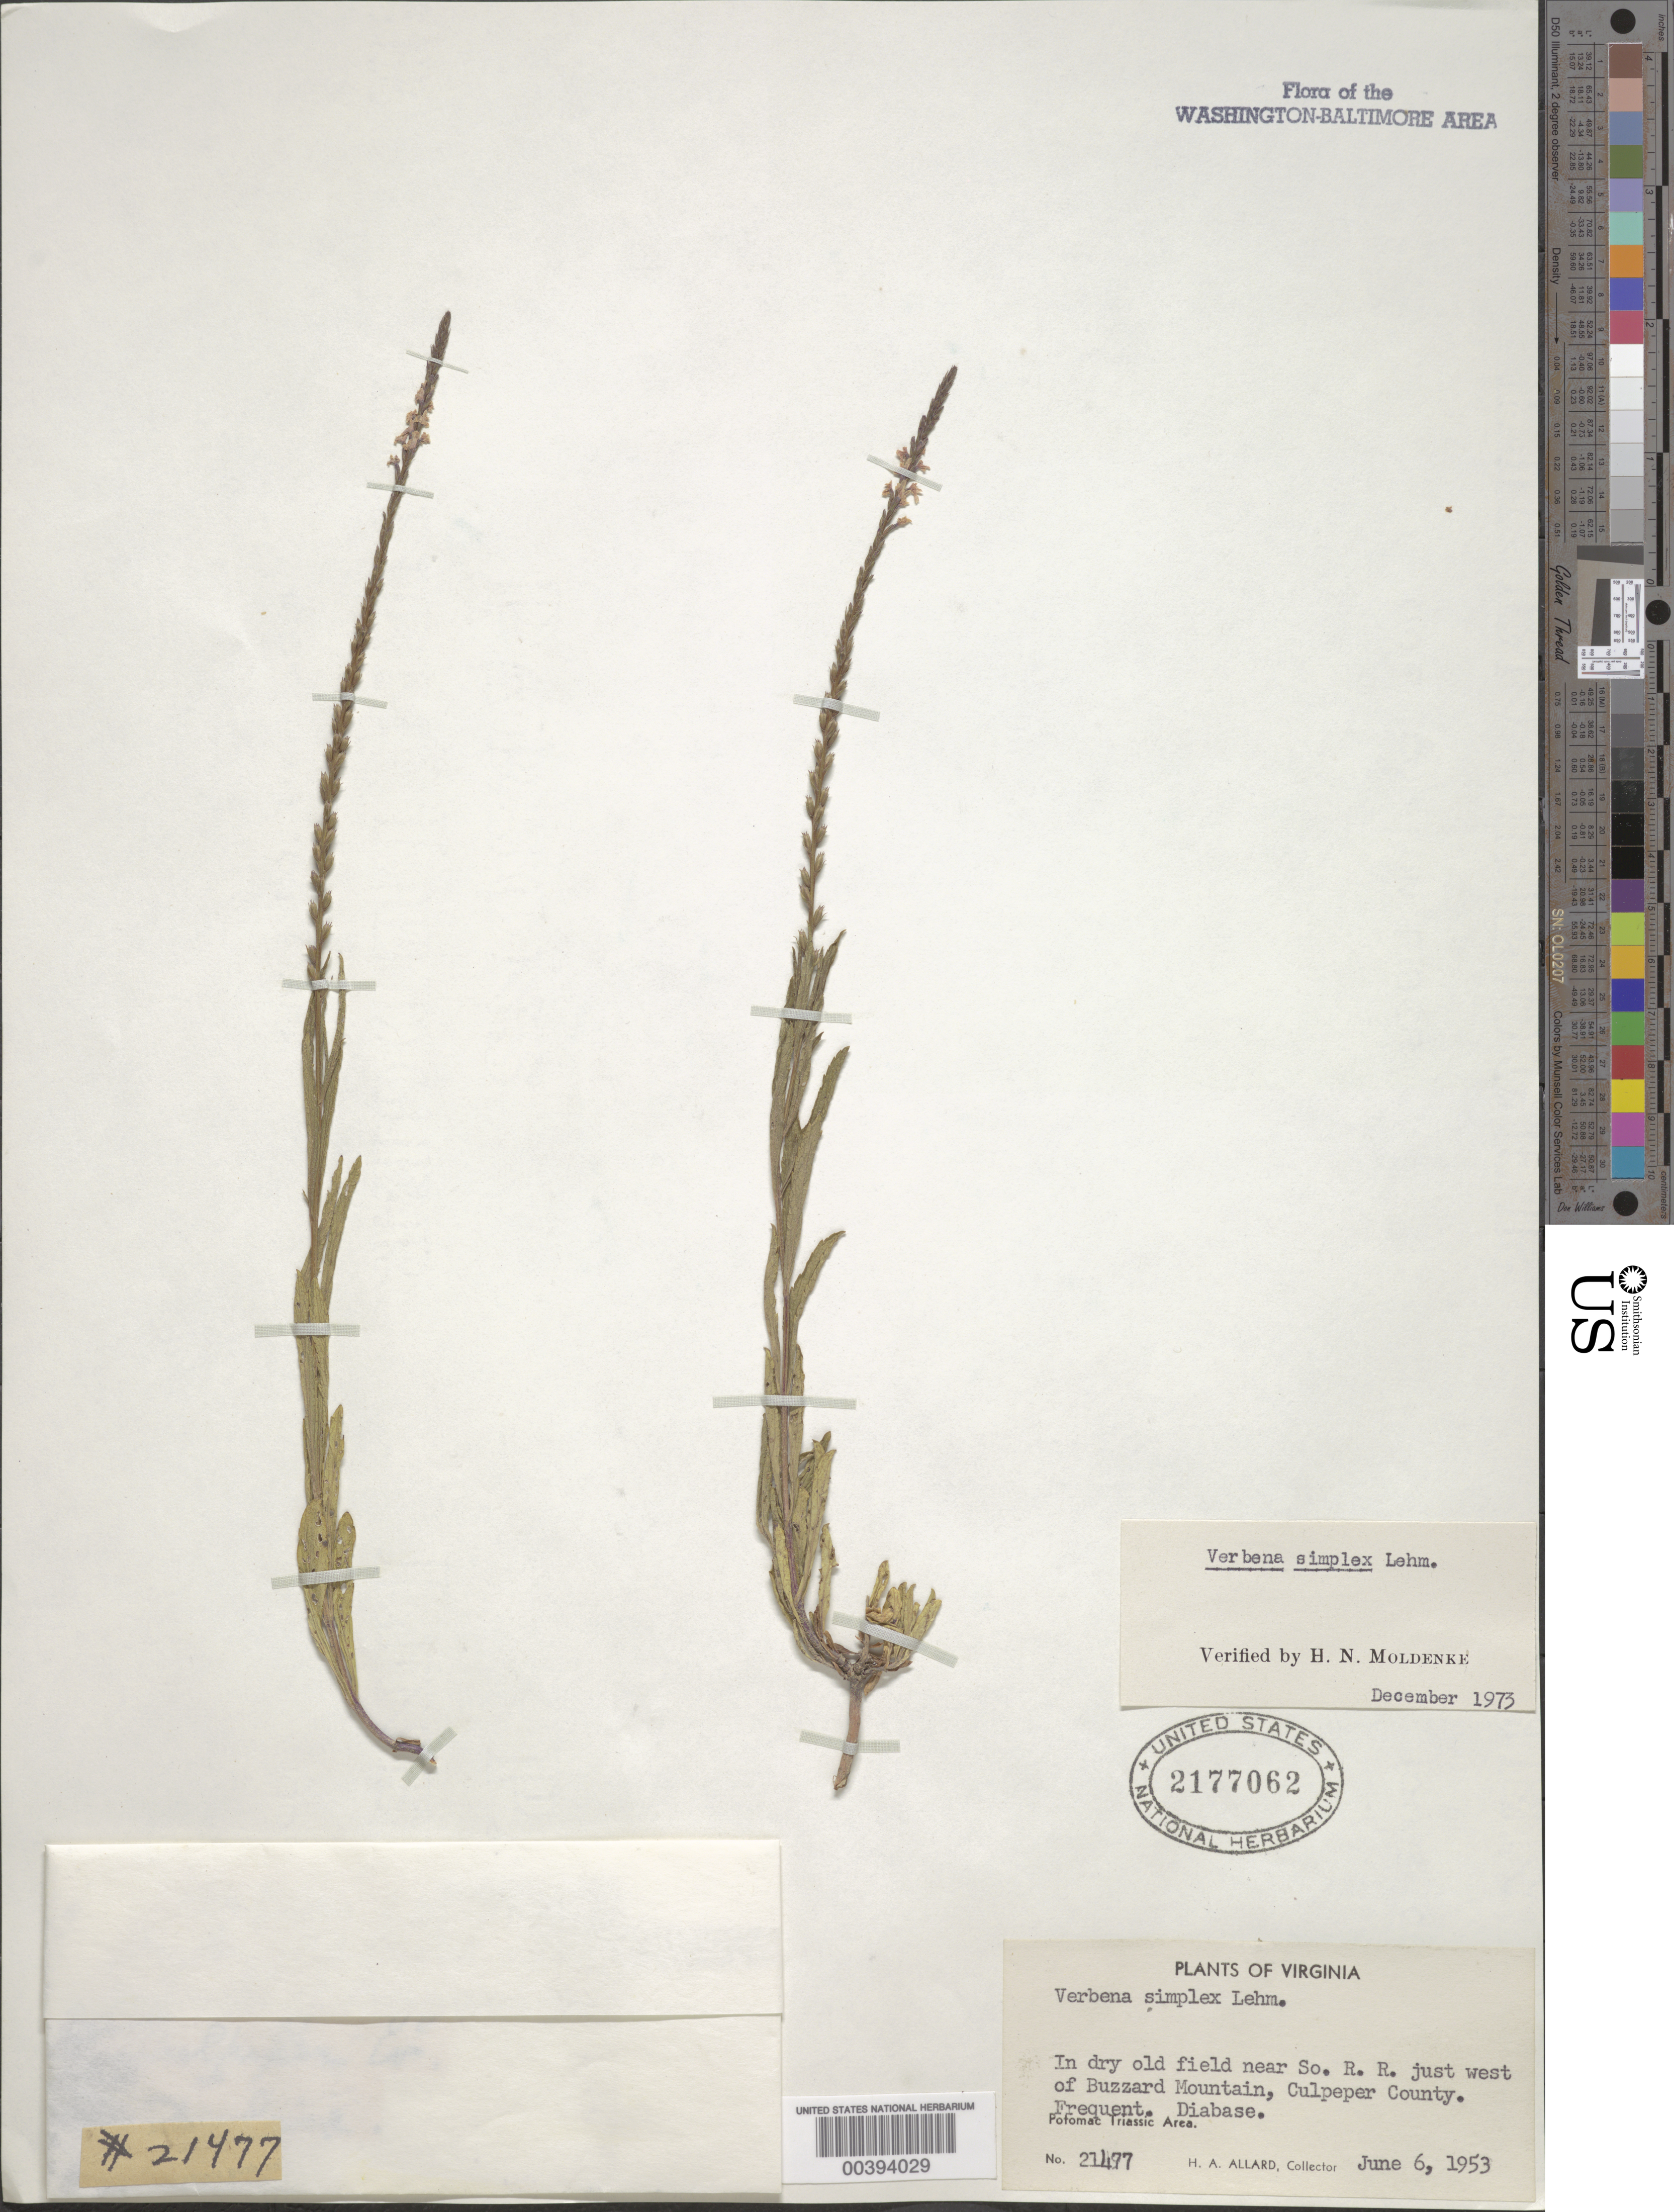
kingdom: Plantae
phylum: Tracheophyta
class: Magnoliopsida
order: Lamiales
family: Verbenaceae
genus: Verbena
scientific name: Verbena simplex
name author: F. Lehm.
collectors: H. A. Allard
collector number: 21497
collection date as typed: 06 Jun 1953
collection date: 1953-06-06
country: United States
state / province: Virginia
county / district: Culpeper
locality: Southern railroad west of Buzzard Mountain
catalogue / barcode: US 2177062